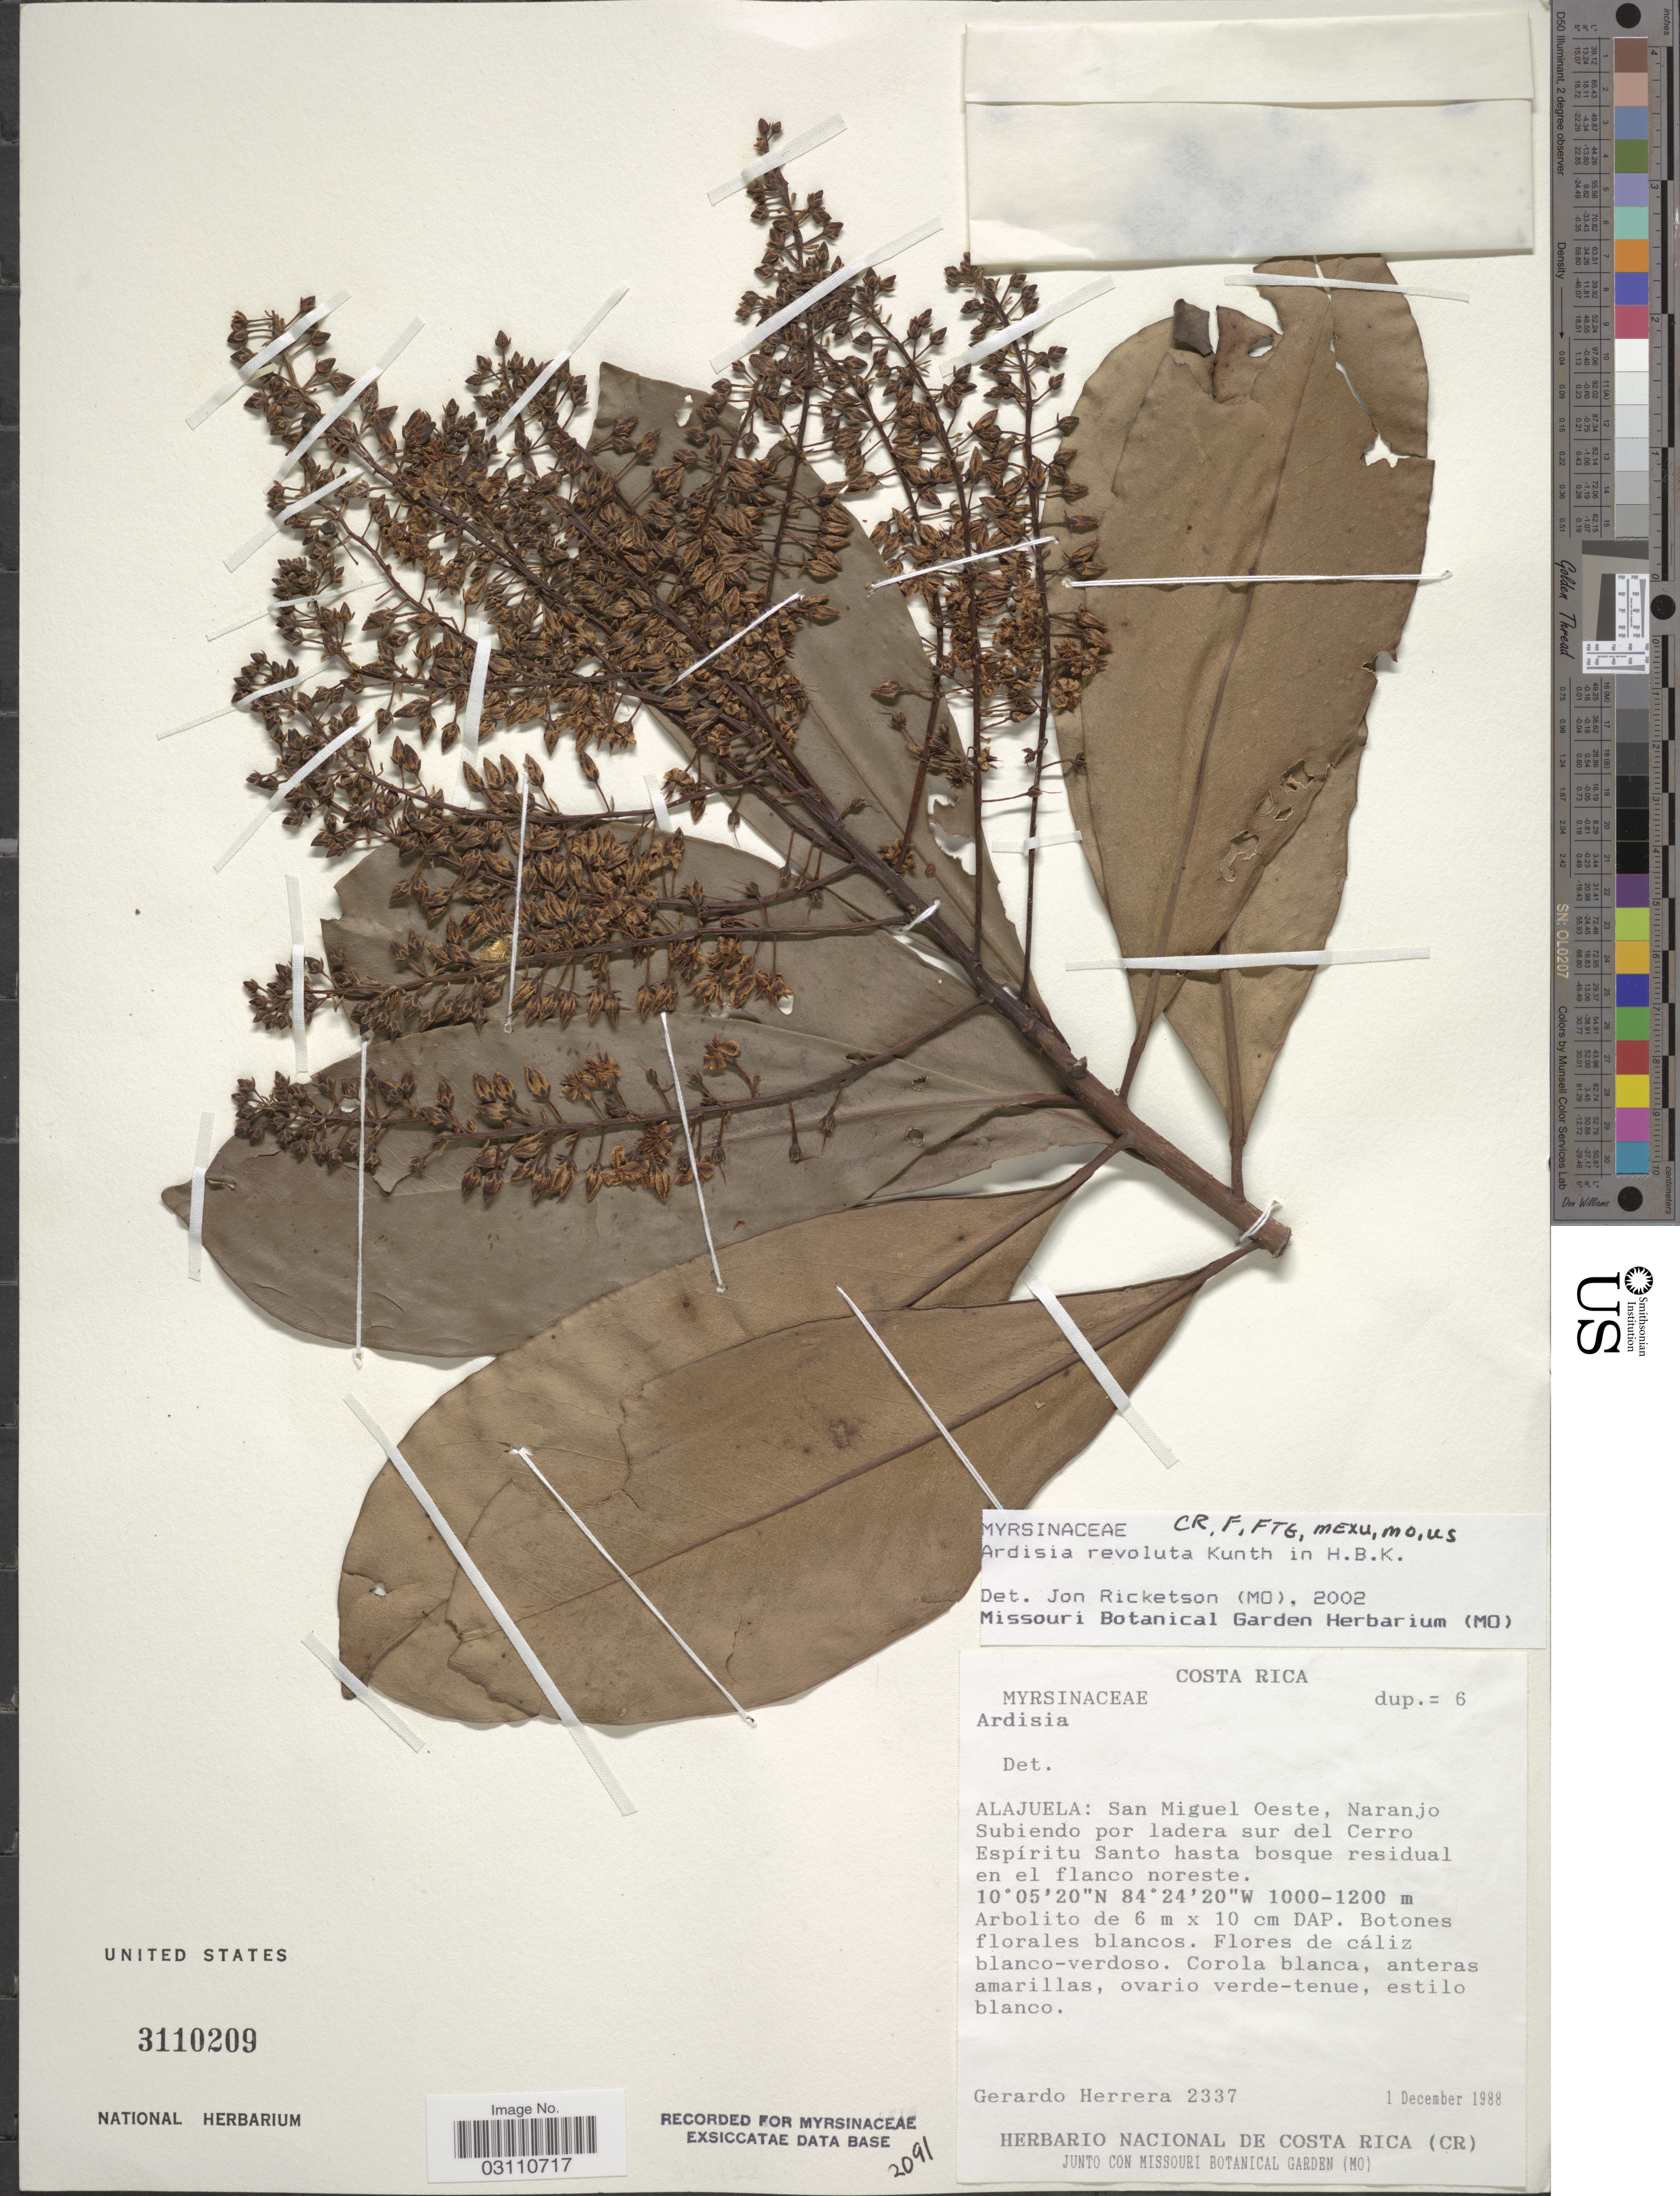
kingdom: Plantae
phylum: Tracheophyta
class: Magnoliopsida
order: Ericales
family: Primulaceae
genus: Ardisia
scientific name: Ardisia revoluta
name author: Kunth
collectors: G. Herrera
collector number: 2337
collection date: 1988-12-01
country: Costa Rica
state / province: Alajuela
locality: San Miguel Oeste, Naranjo Subiendo por ladera sur del Cerro Espíritu Santo hasta bosque residual en el flanco noreste.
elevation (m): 1000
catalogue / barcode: US 3110209